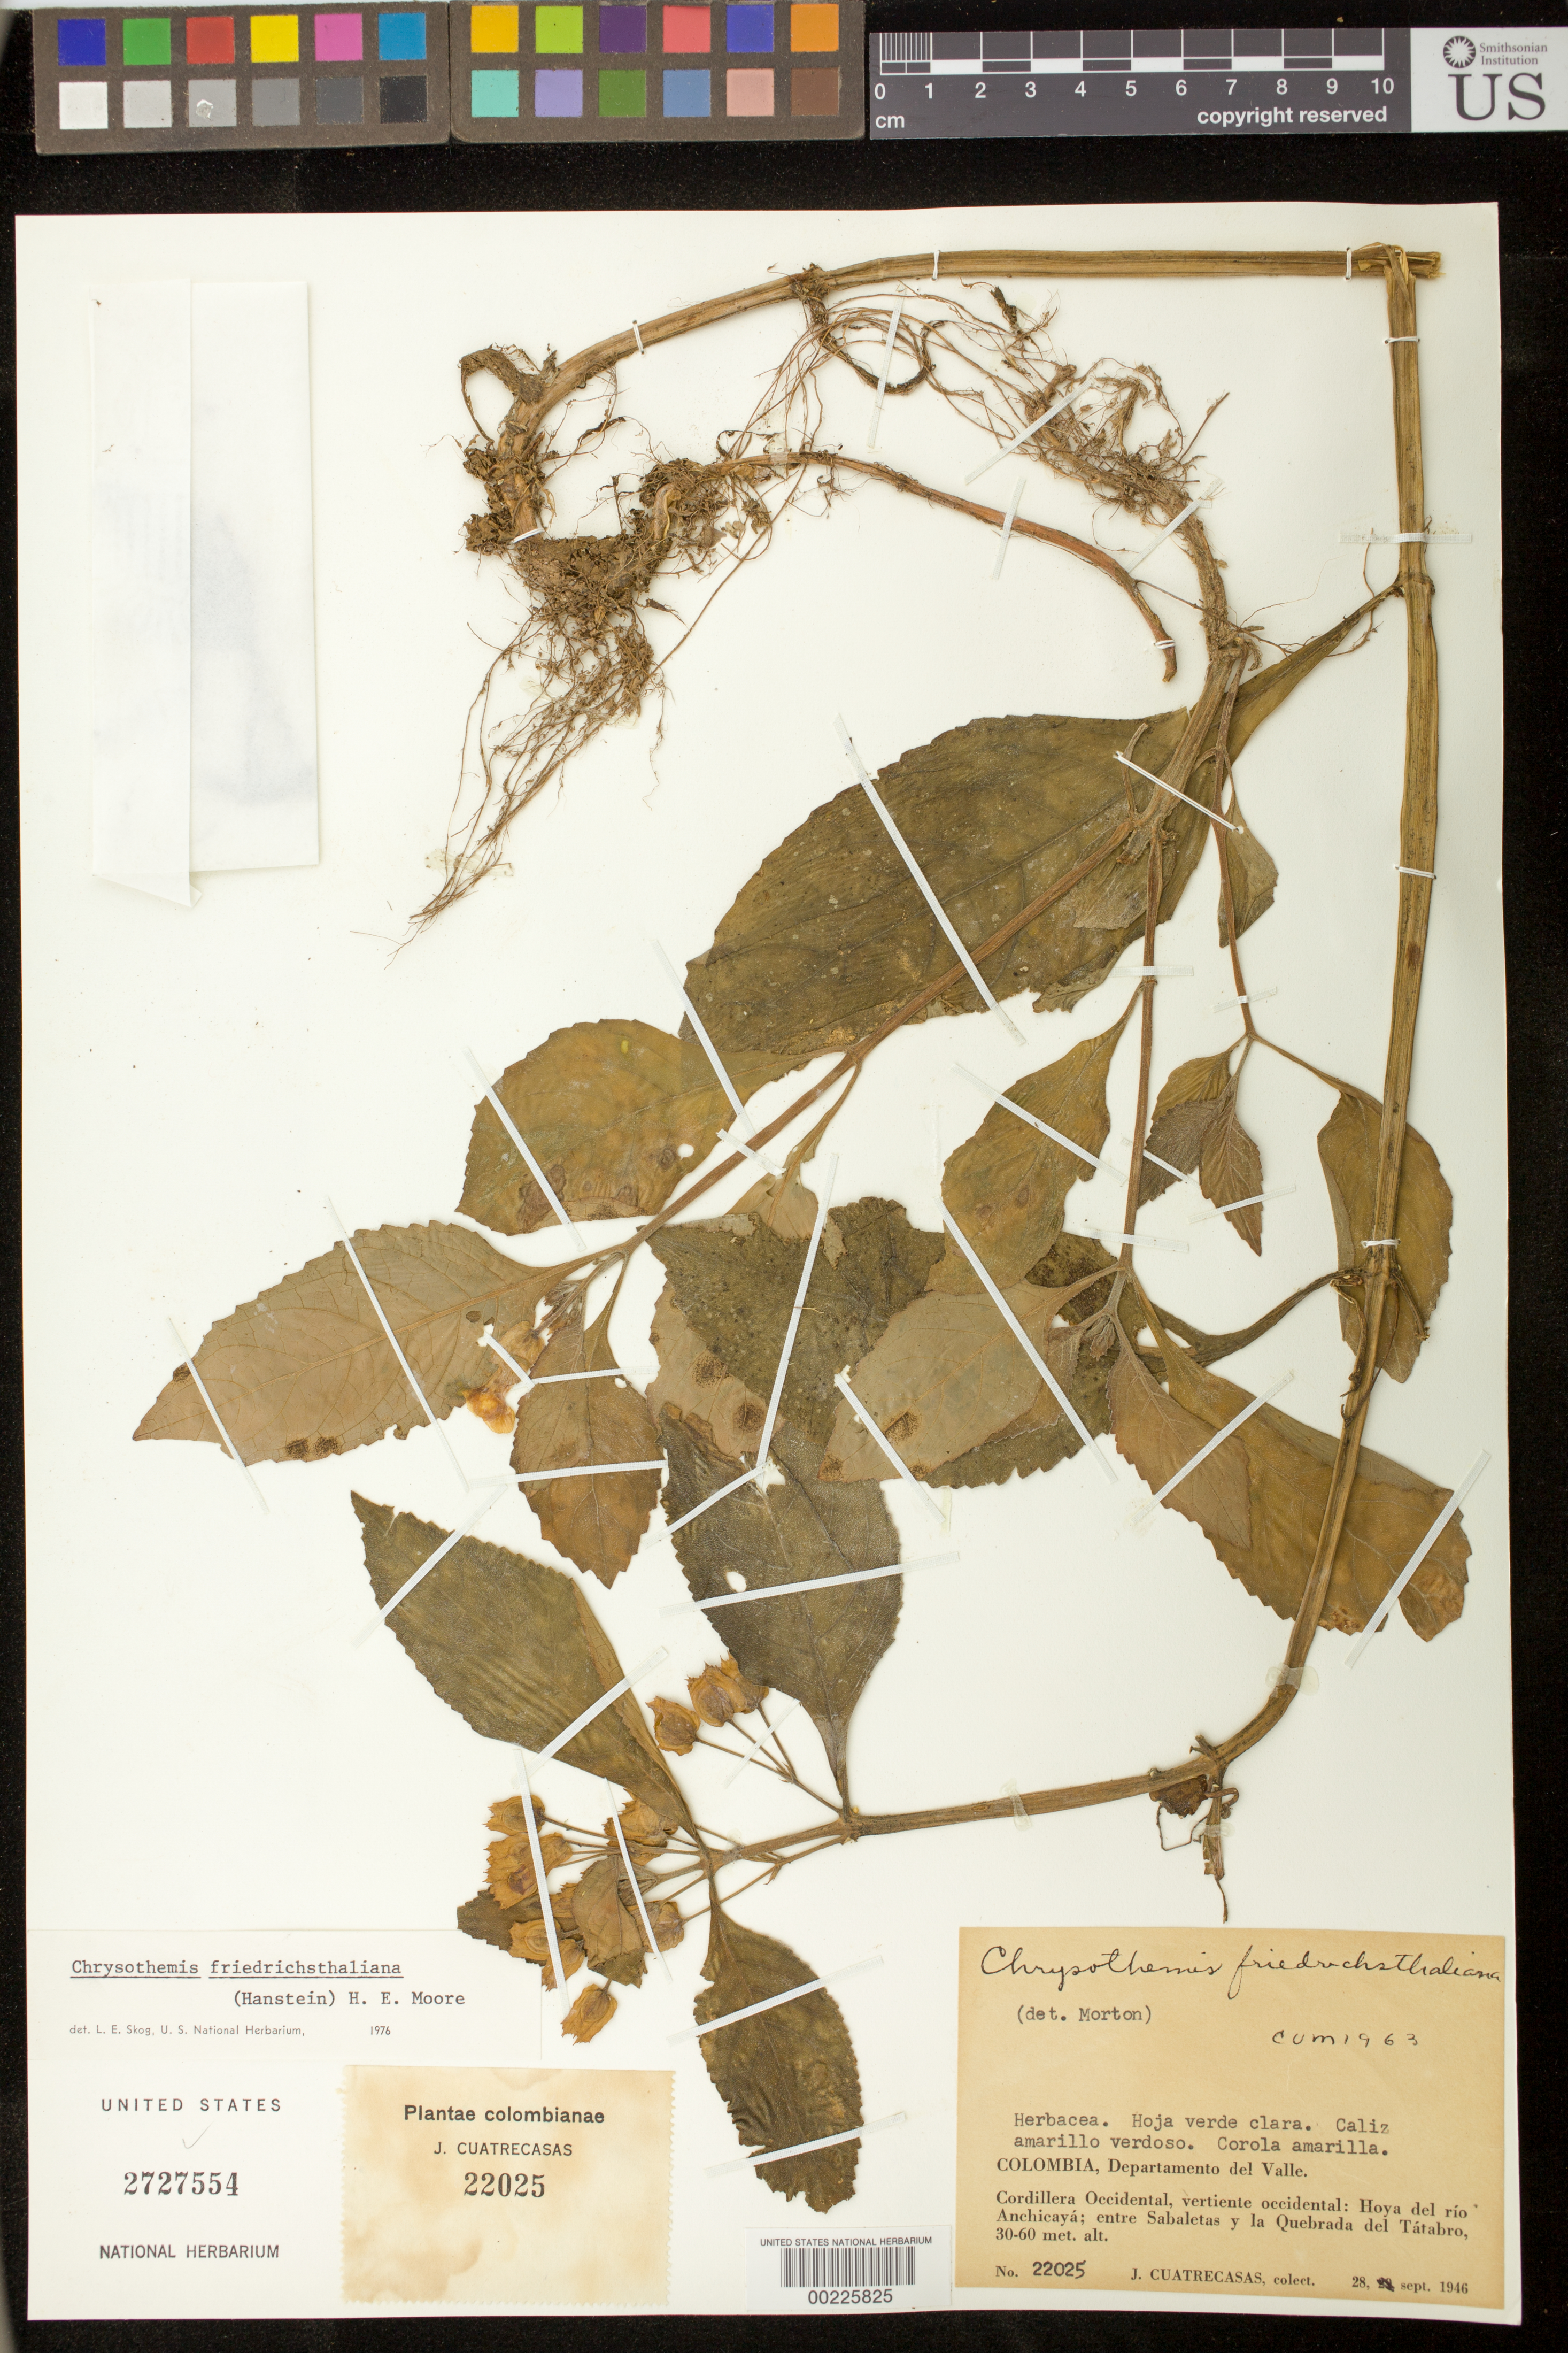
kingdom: Plantae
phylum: Tracheophyta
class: Magnoliopsida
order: Lamiales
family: Gesneriaceae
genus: Chrysothemis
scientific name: Chrysothemis friedrichsthaliana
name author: (Hanst.) H.E. Moore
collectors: J. Cuatrecasas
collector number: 22025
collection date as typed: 28 Sep 1946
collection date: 1946-09-28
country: Colombia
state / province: Valle del Cauca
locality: Cordillera Occidental, western slope, valley of Rio Anchicaya, between Sabaletas and Quebrada del Tatabro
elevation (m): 30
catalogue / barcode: US 2727554